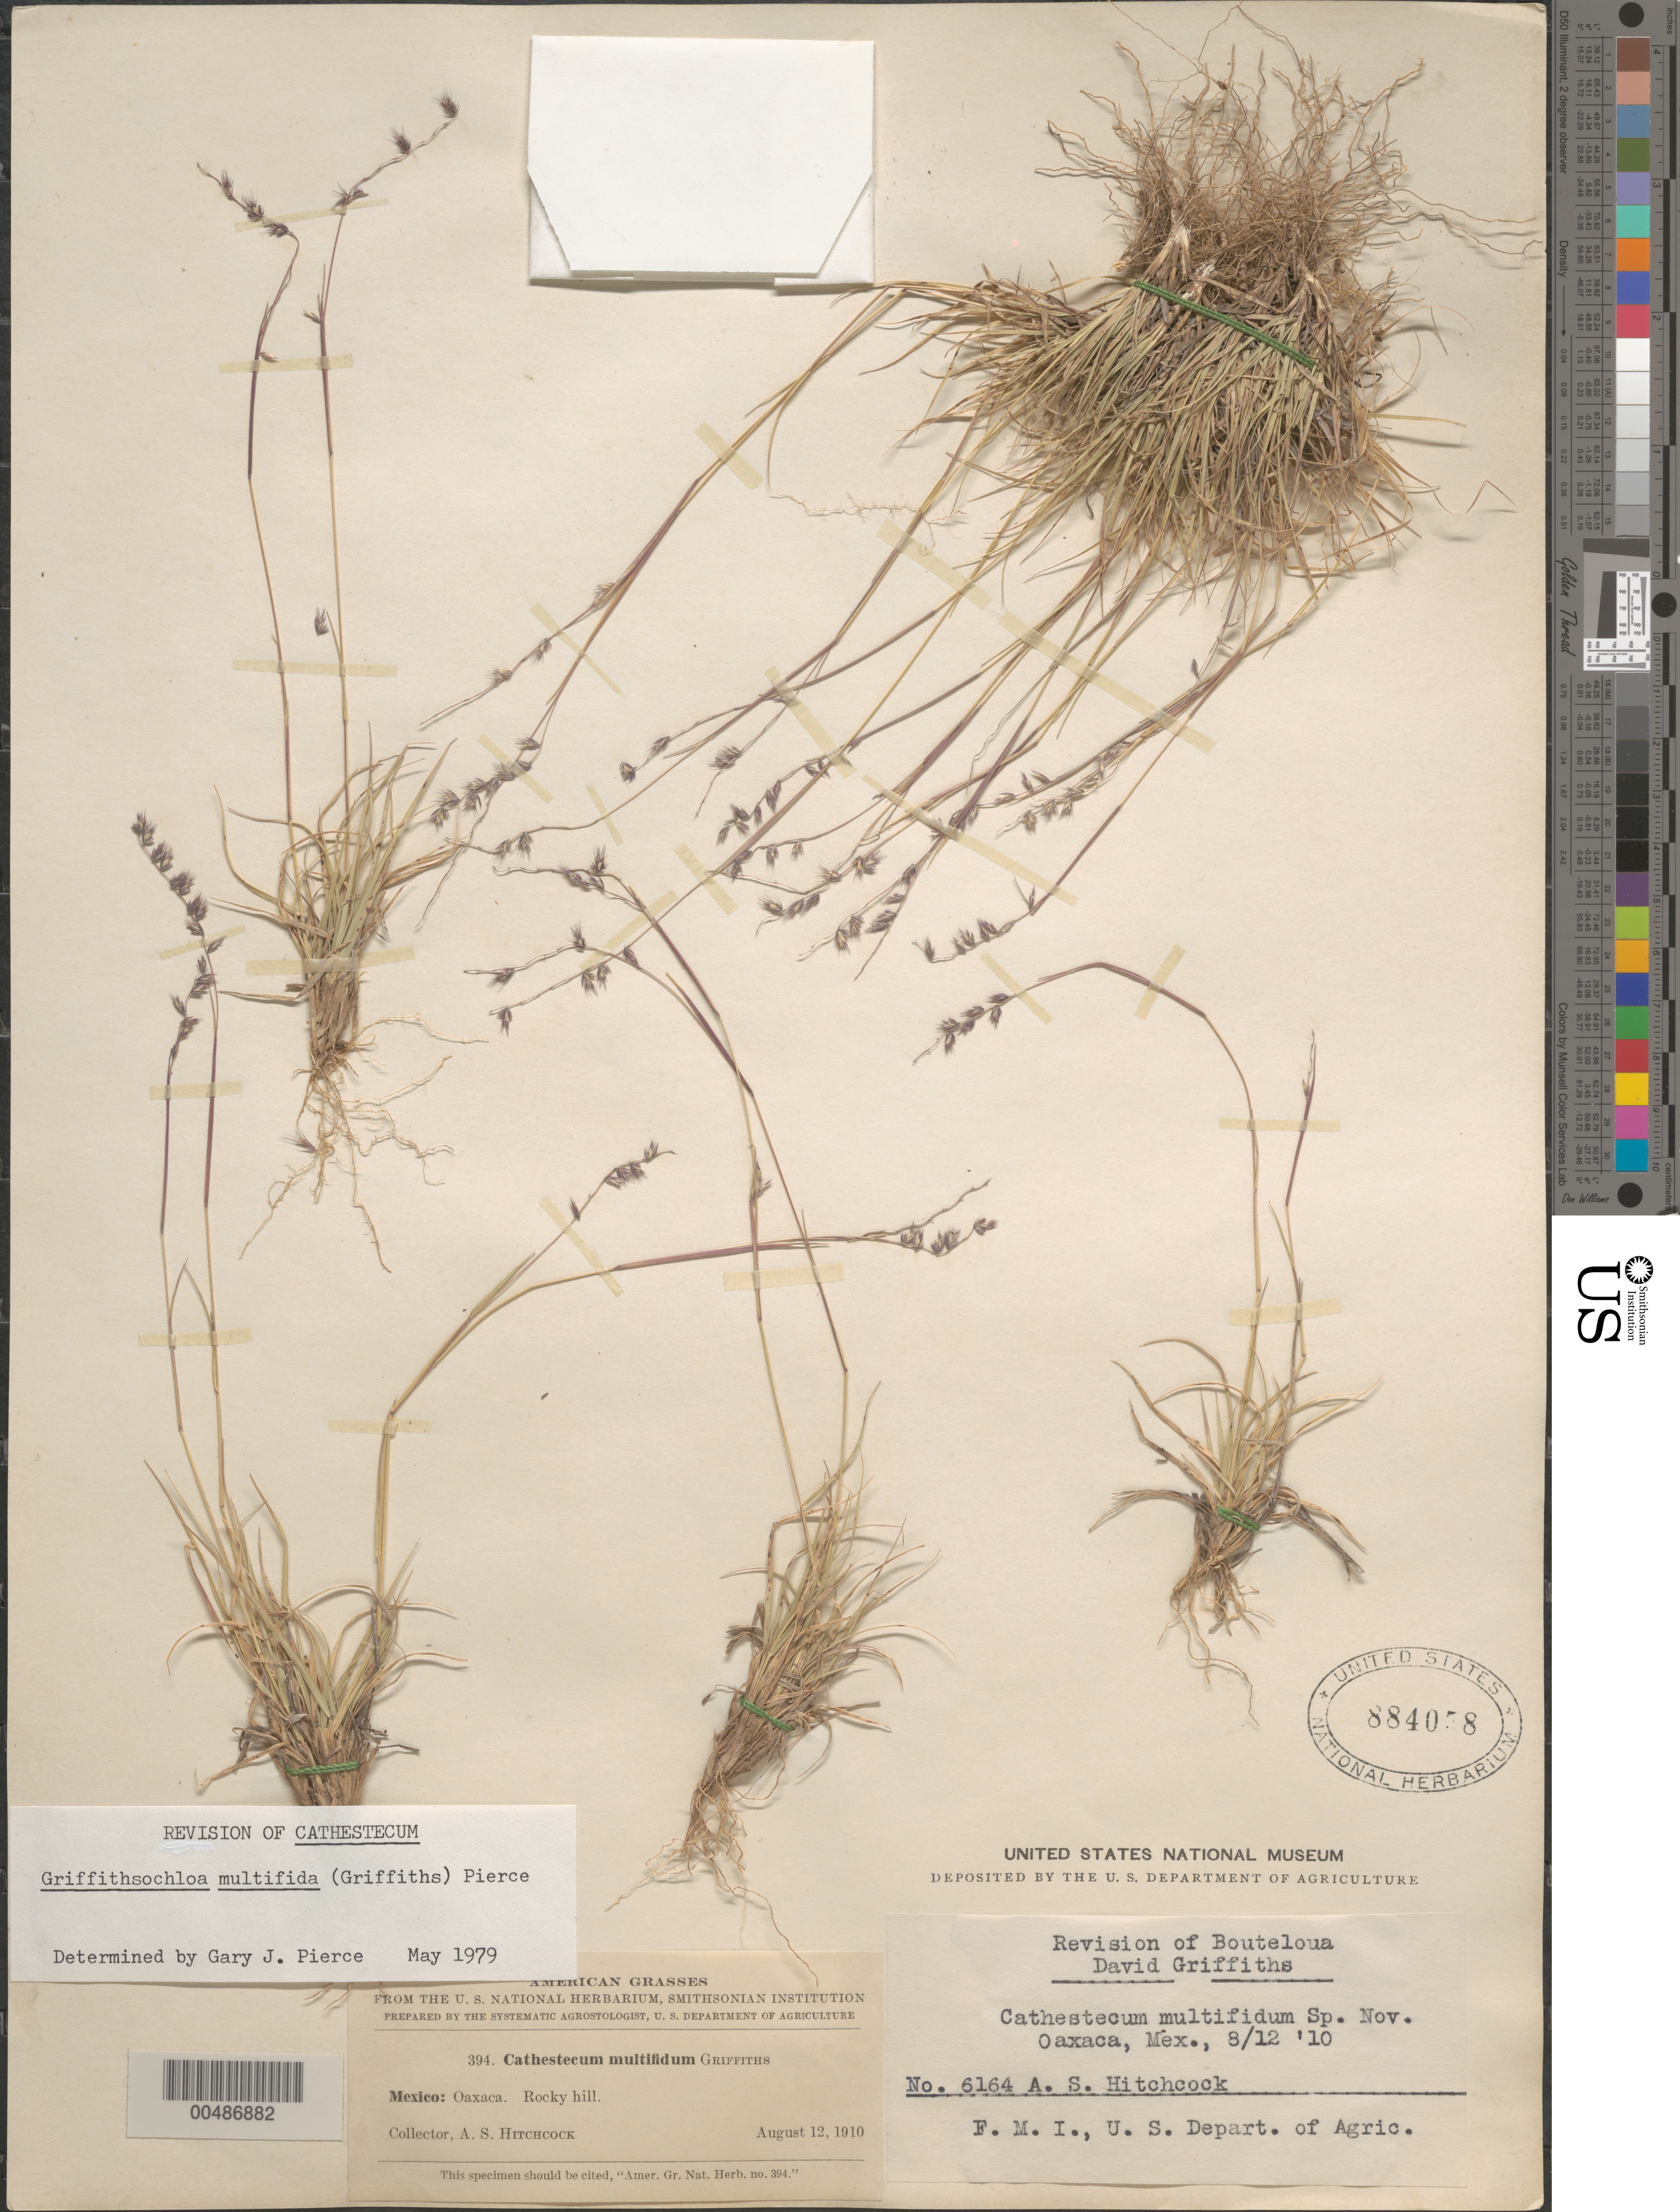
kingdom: Plantae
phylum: Tracheophyta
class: Liliopsida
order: Poales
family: Poaceae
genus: Griffithsochloa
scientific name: Griffithsochloa multifida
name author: (Griffiths) Pierce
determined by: Pierce, G. J.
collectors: A. S. Hitchcock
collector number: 6164 (394)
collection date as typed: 12 Aug 1910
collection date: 1910-08-12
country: Mexico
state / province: Oaxaca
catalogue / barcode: US 884058